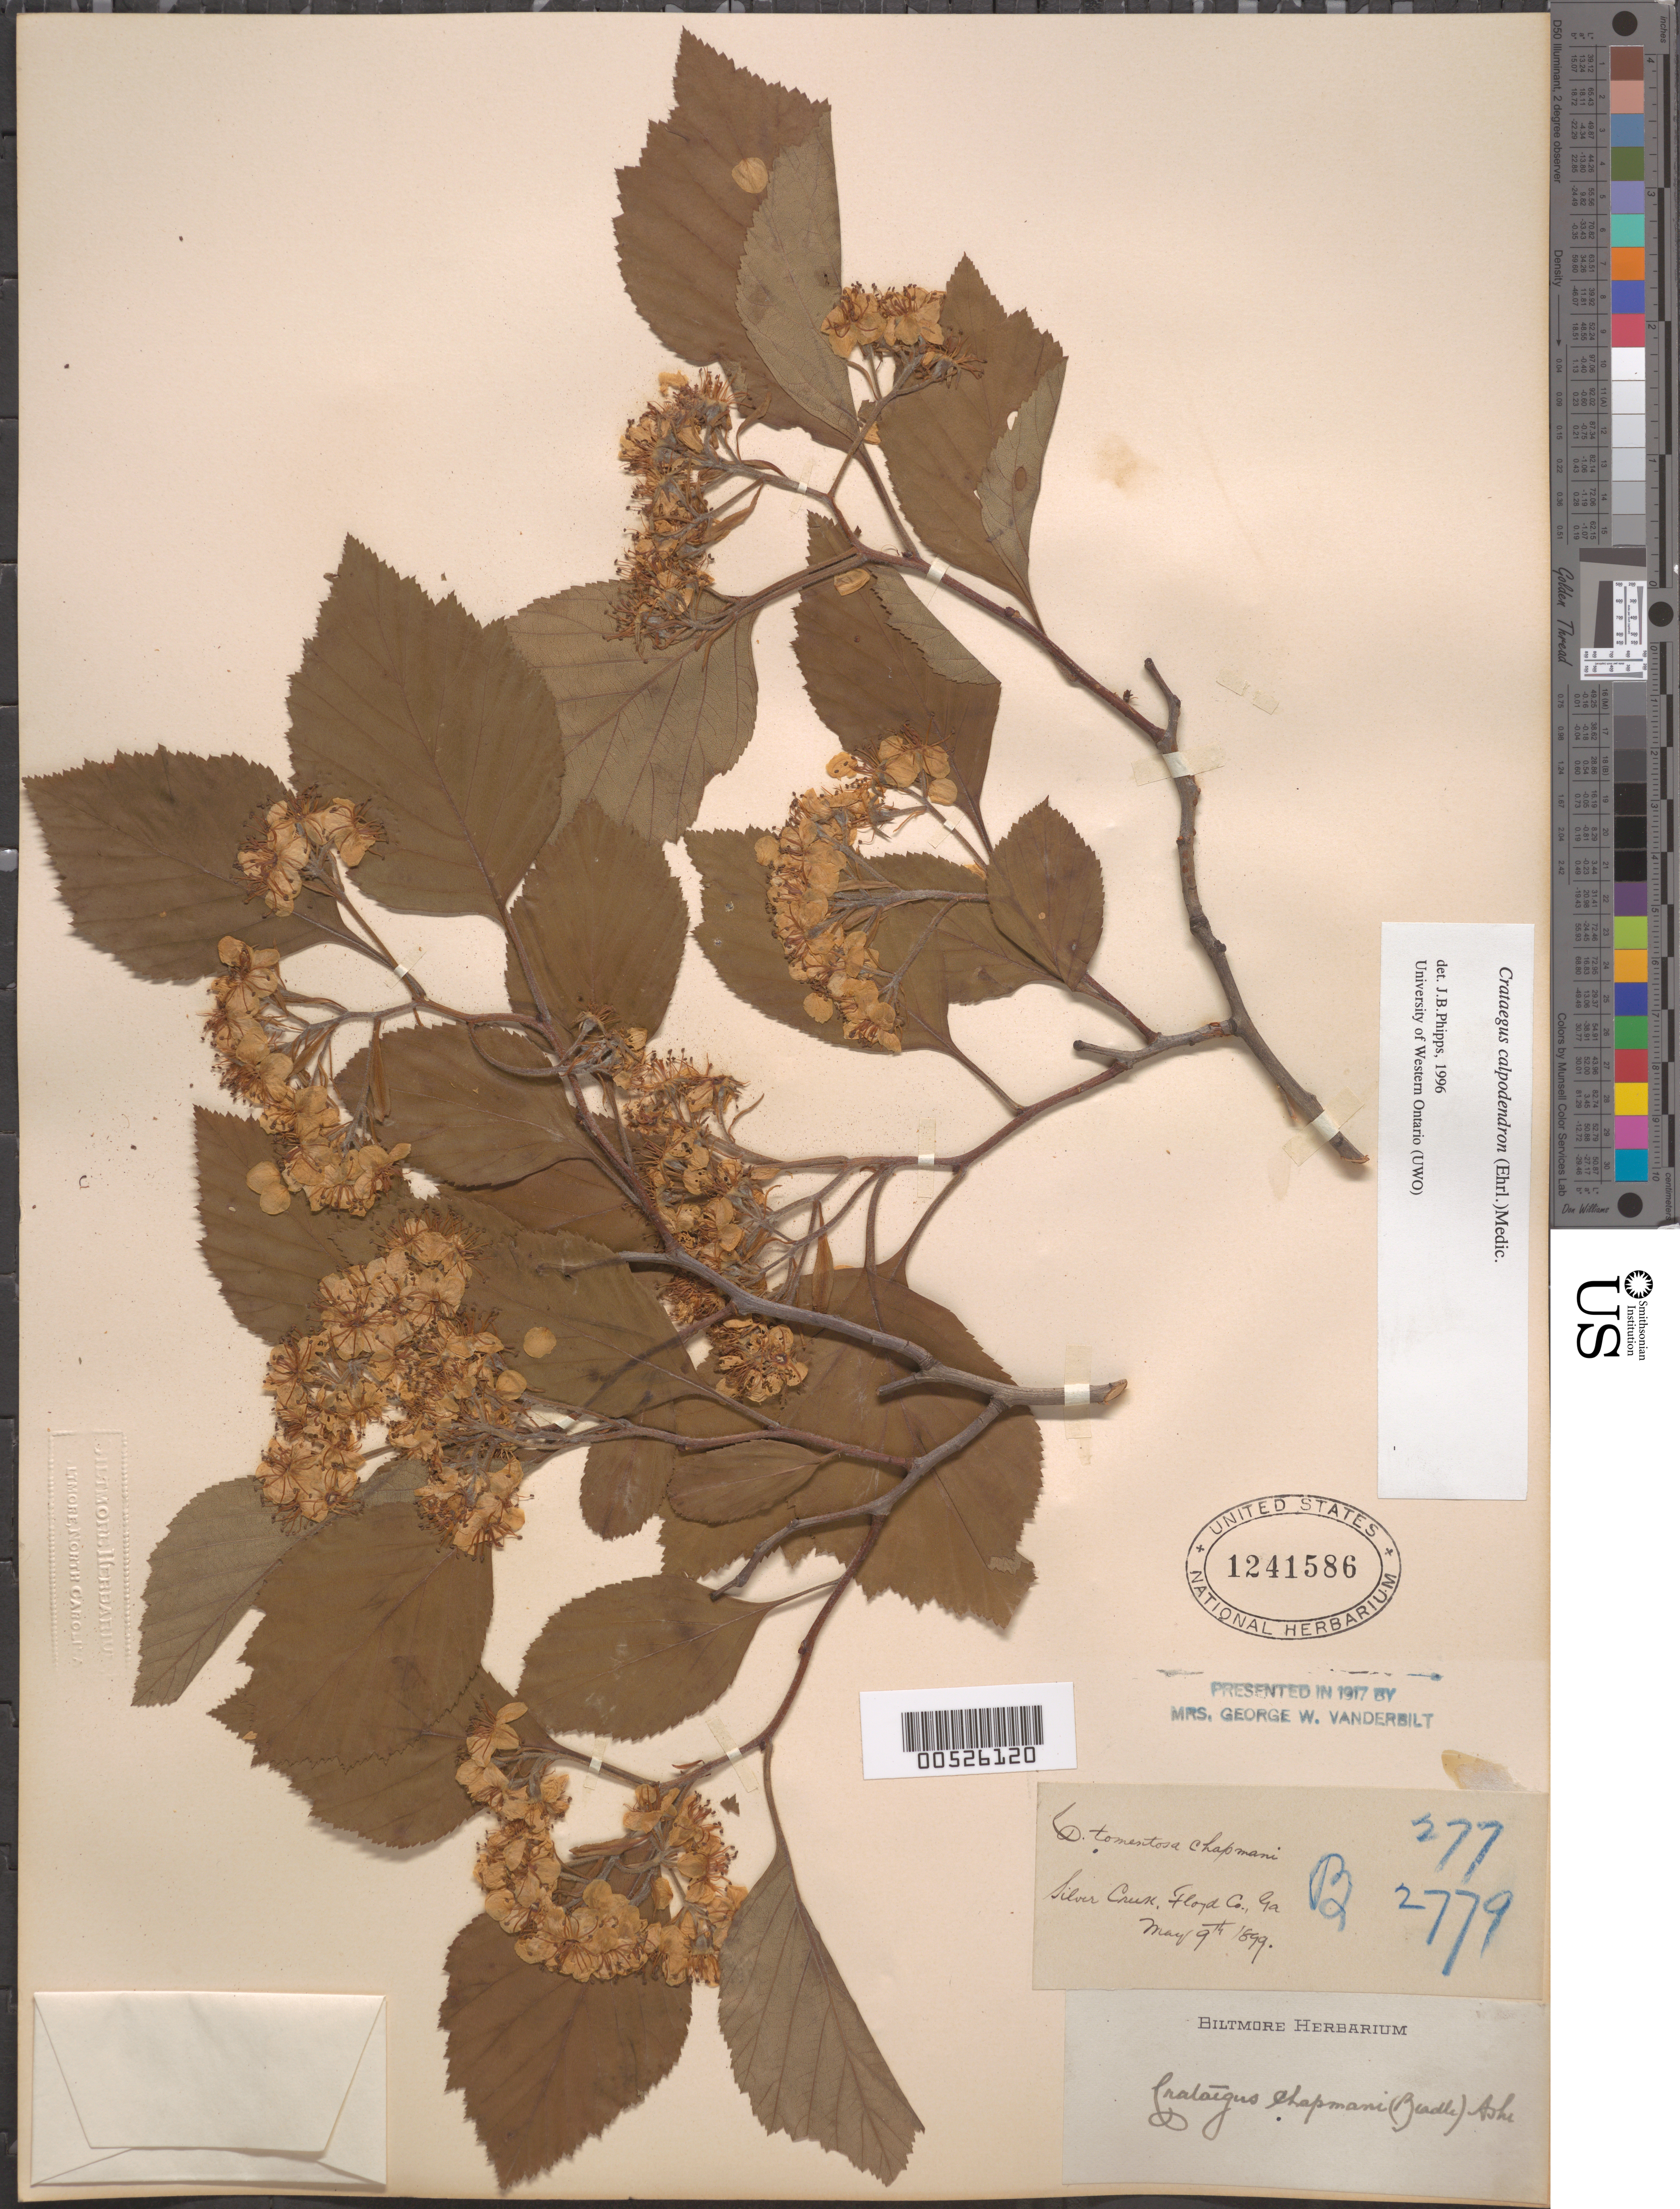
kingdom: Plantae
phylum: Tracheophyta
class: Magnoliopsida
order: Rosales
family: Rosaceae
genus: Crataegus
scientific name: Crataegus calpodendron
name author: (Ehrh.) Medik.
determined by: Phipps, James B., (UWO), University of Western Ontario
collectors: ex herb. Biltmore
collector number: B2779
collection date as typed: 09 May 1899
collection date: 1899-05-09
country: United States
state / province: Georgia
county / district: Floyd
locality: Silver Creek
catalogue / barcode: US 1241586